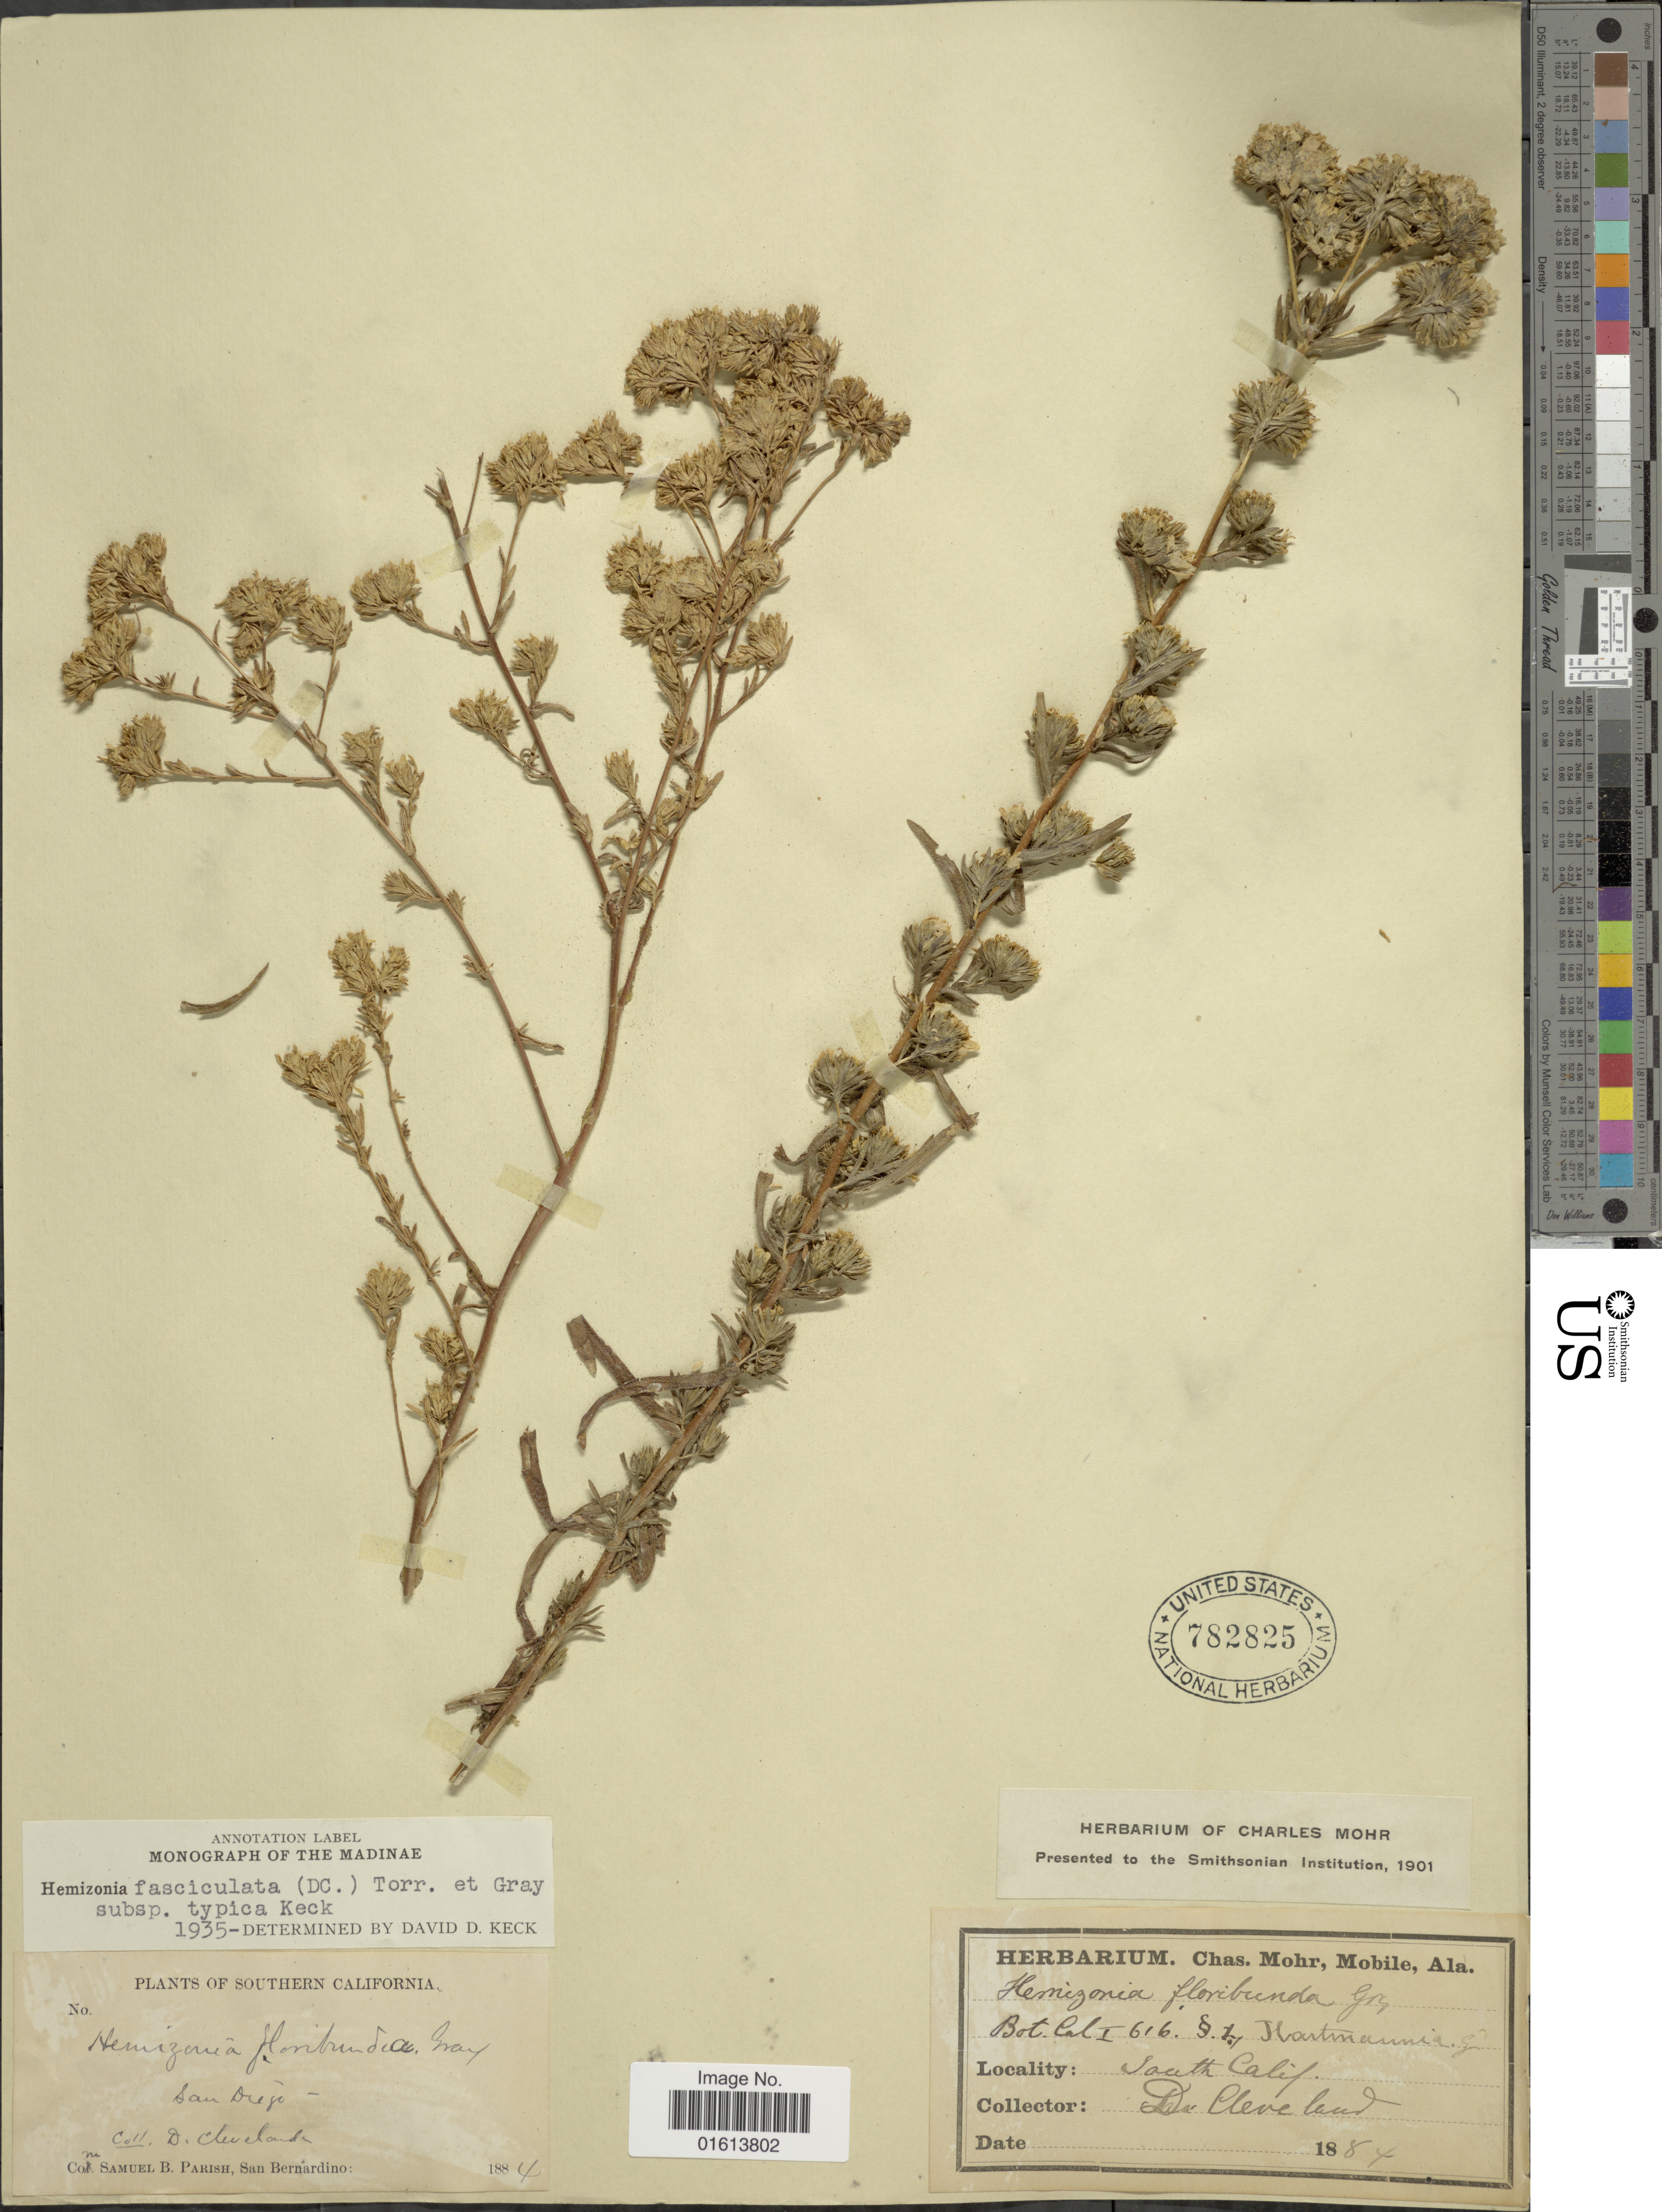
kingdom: Plantae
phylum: Tracheophyta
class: Magnoliopsida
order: Asterales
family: Asteraceae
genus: Deinandra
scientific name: Deinandra fasciculata subsp. fasciculata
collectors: D. Cleveland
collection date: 1884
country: United States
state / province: California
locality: Southern California. De Cleveland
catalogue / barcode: US 782825